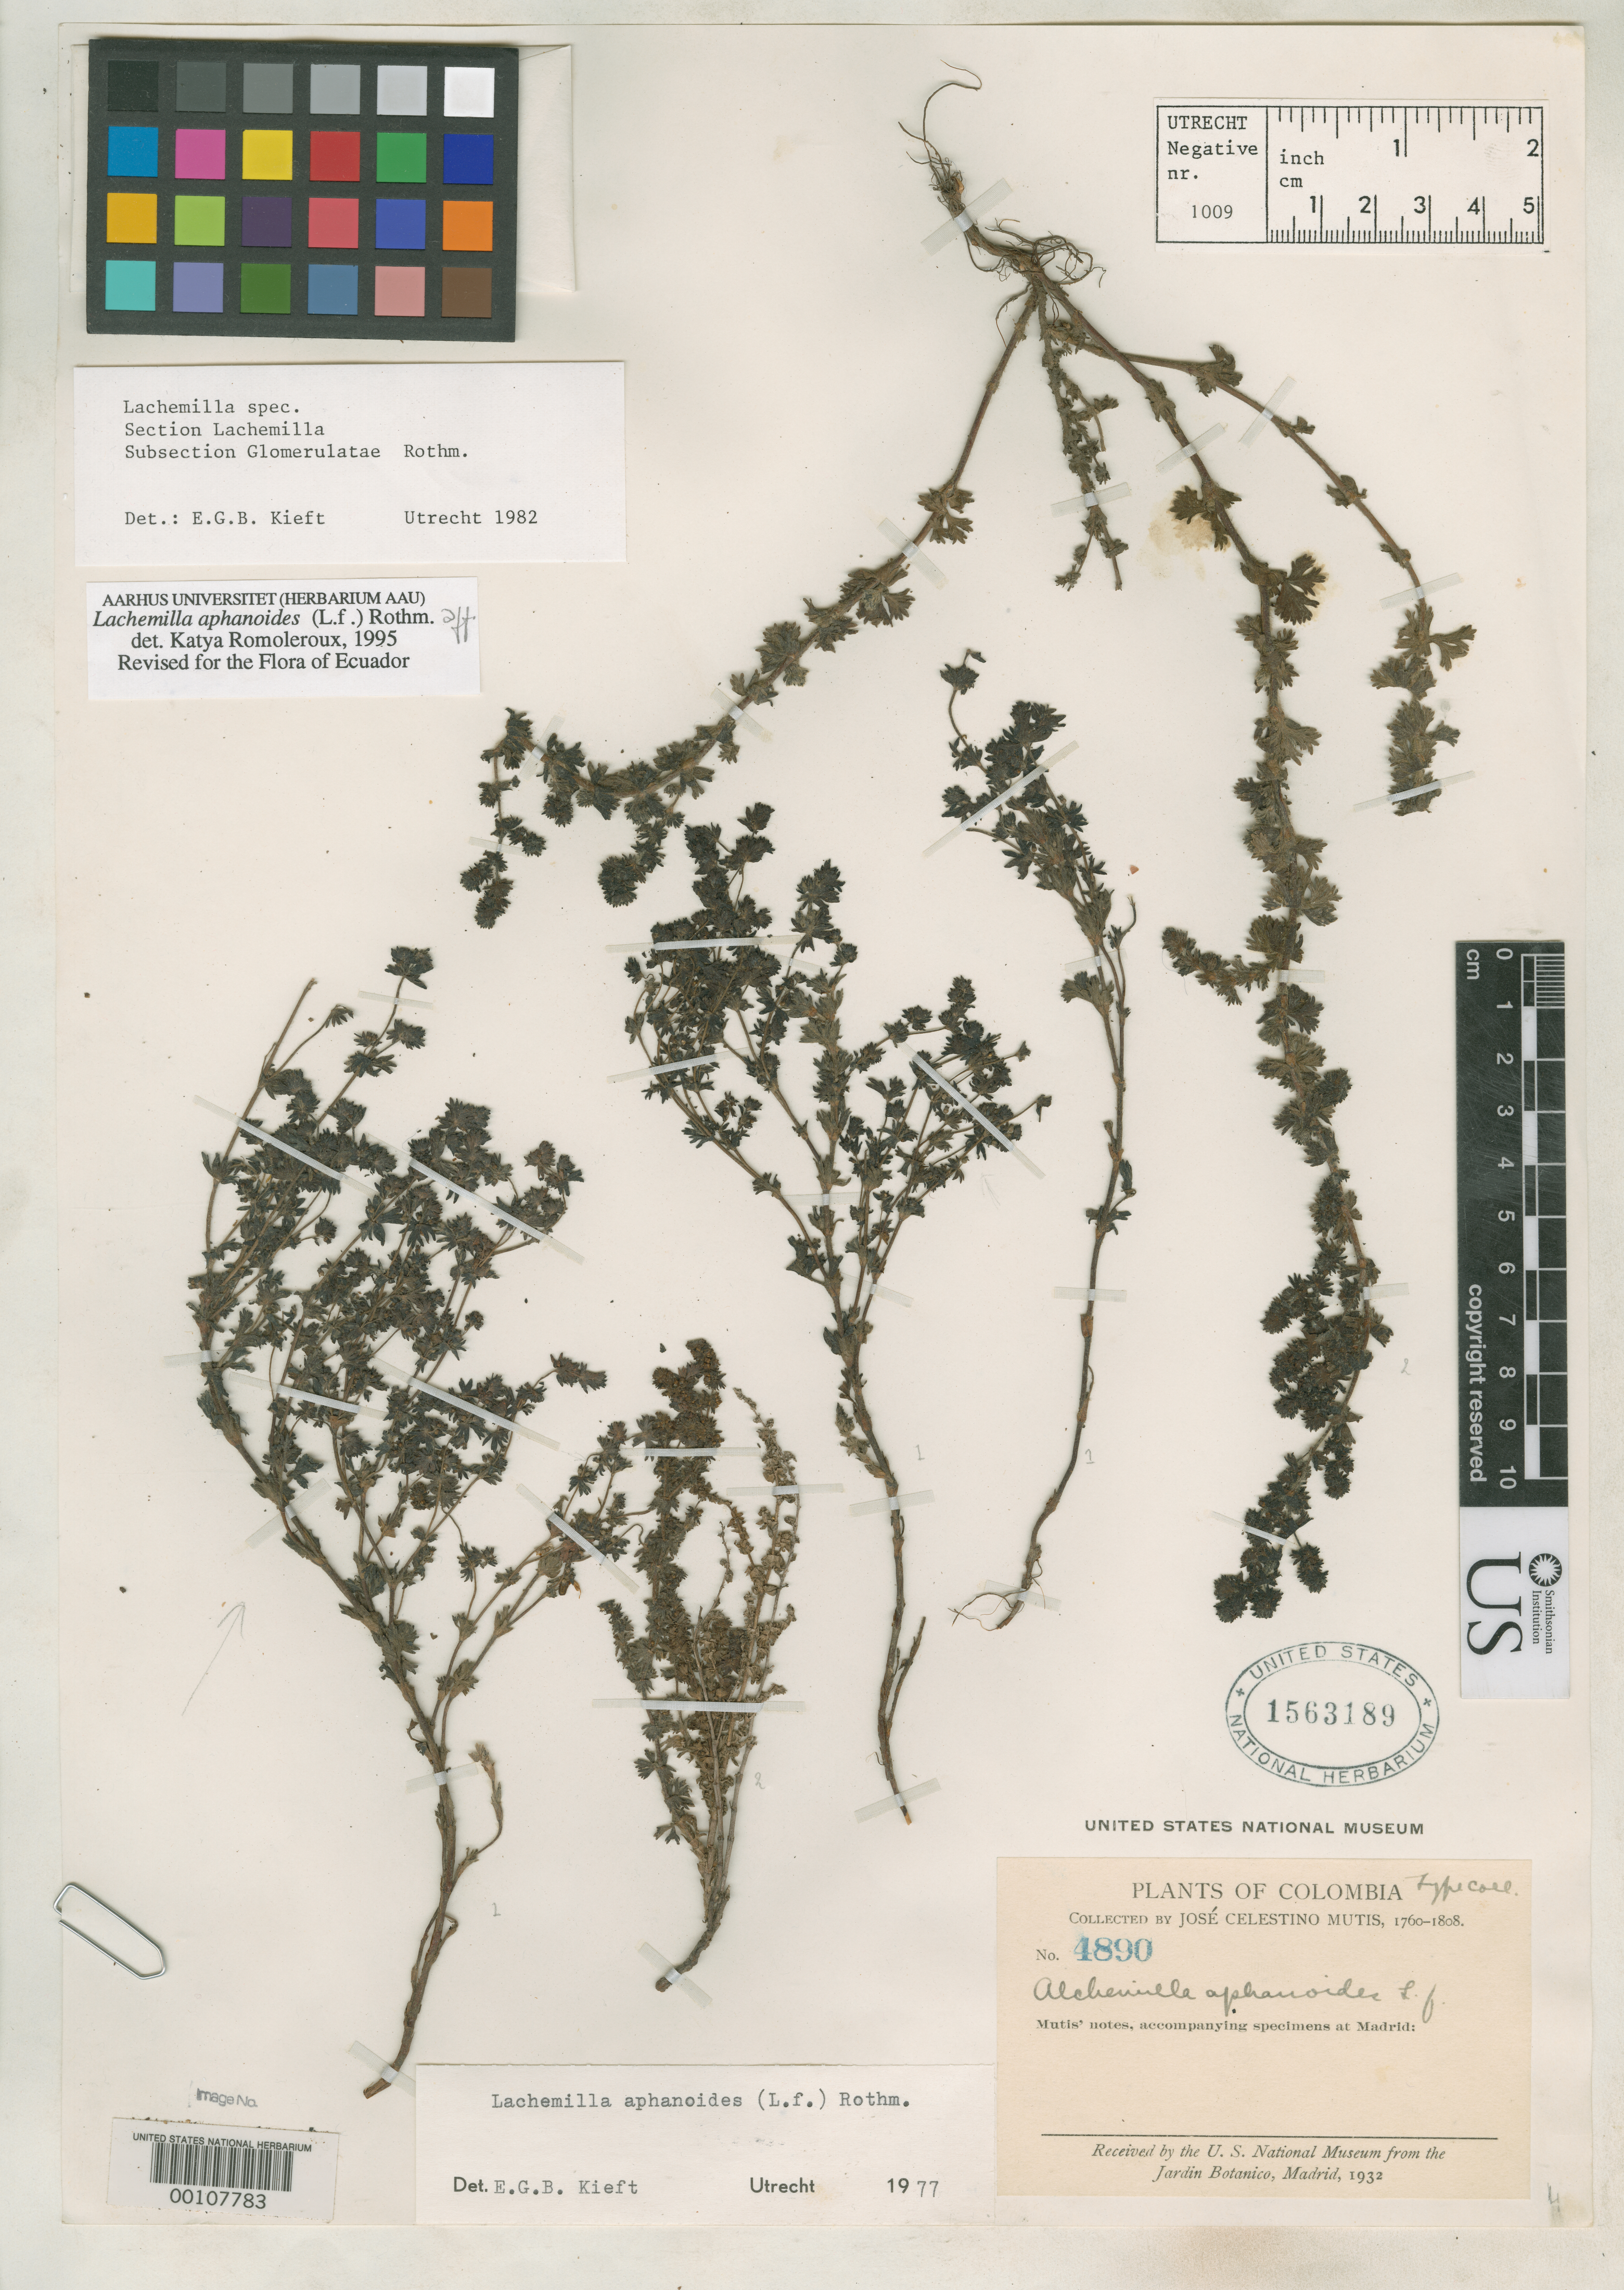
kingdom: Plantae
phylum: Tracheophyta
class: Magnoliopsida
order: Rosales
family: Rosaceae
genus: Alchemilla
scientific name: Alchemilla aphanoides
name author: Mutis ex L. f.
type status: Type Collection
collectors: J. C. B. Mutis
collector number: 4890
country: Colombia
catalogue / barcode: US 1563189